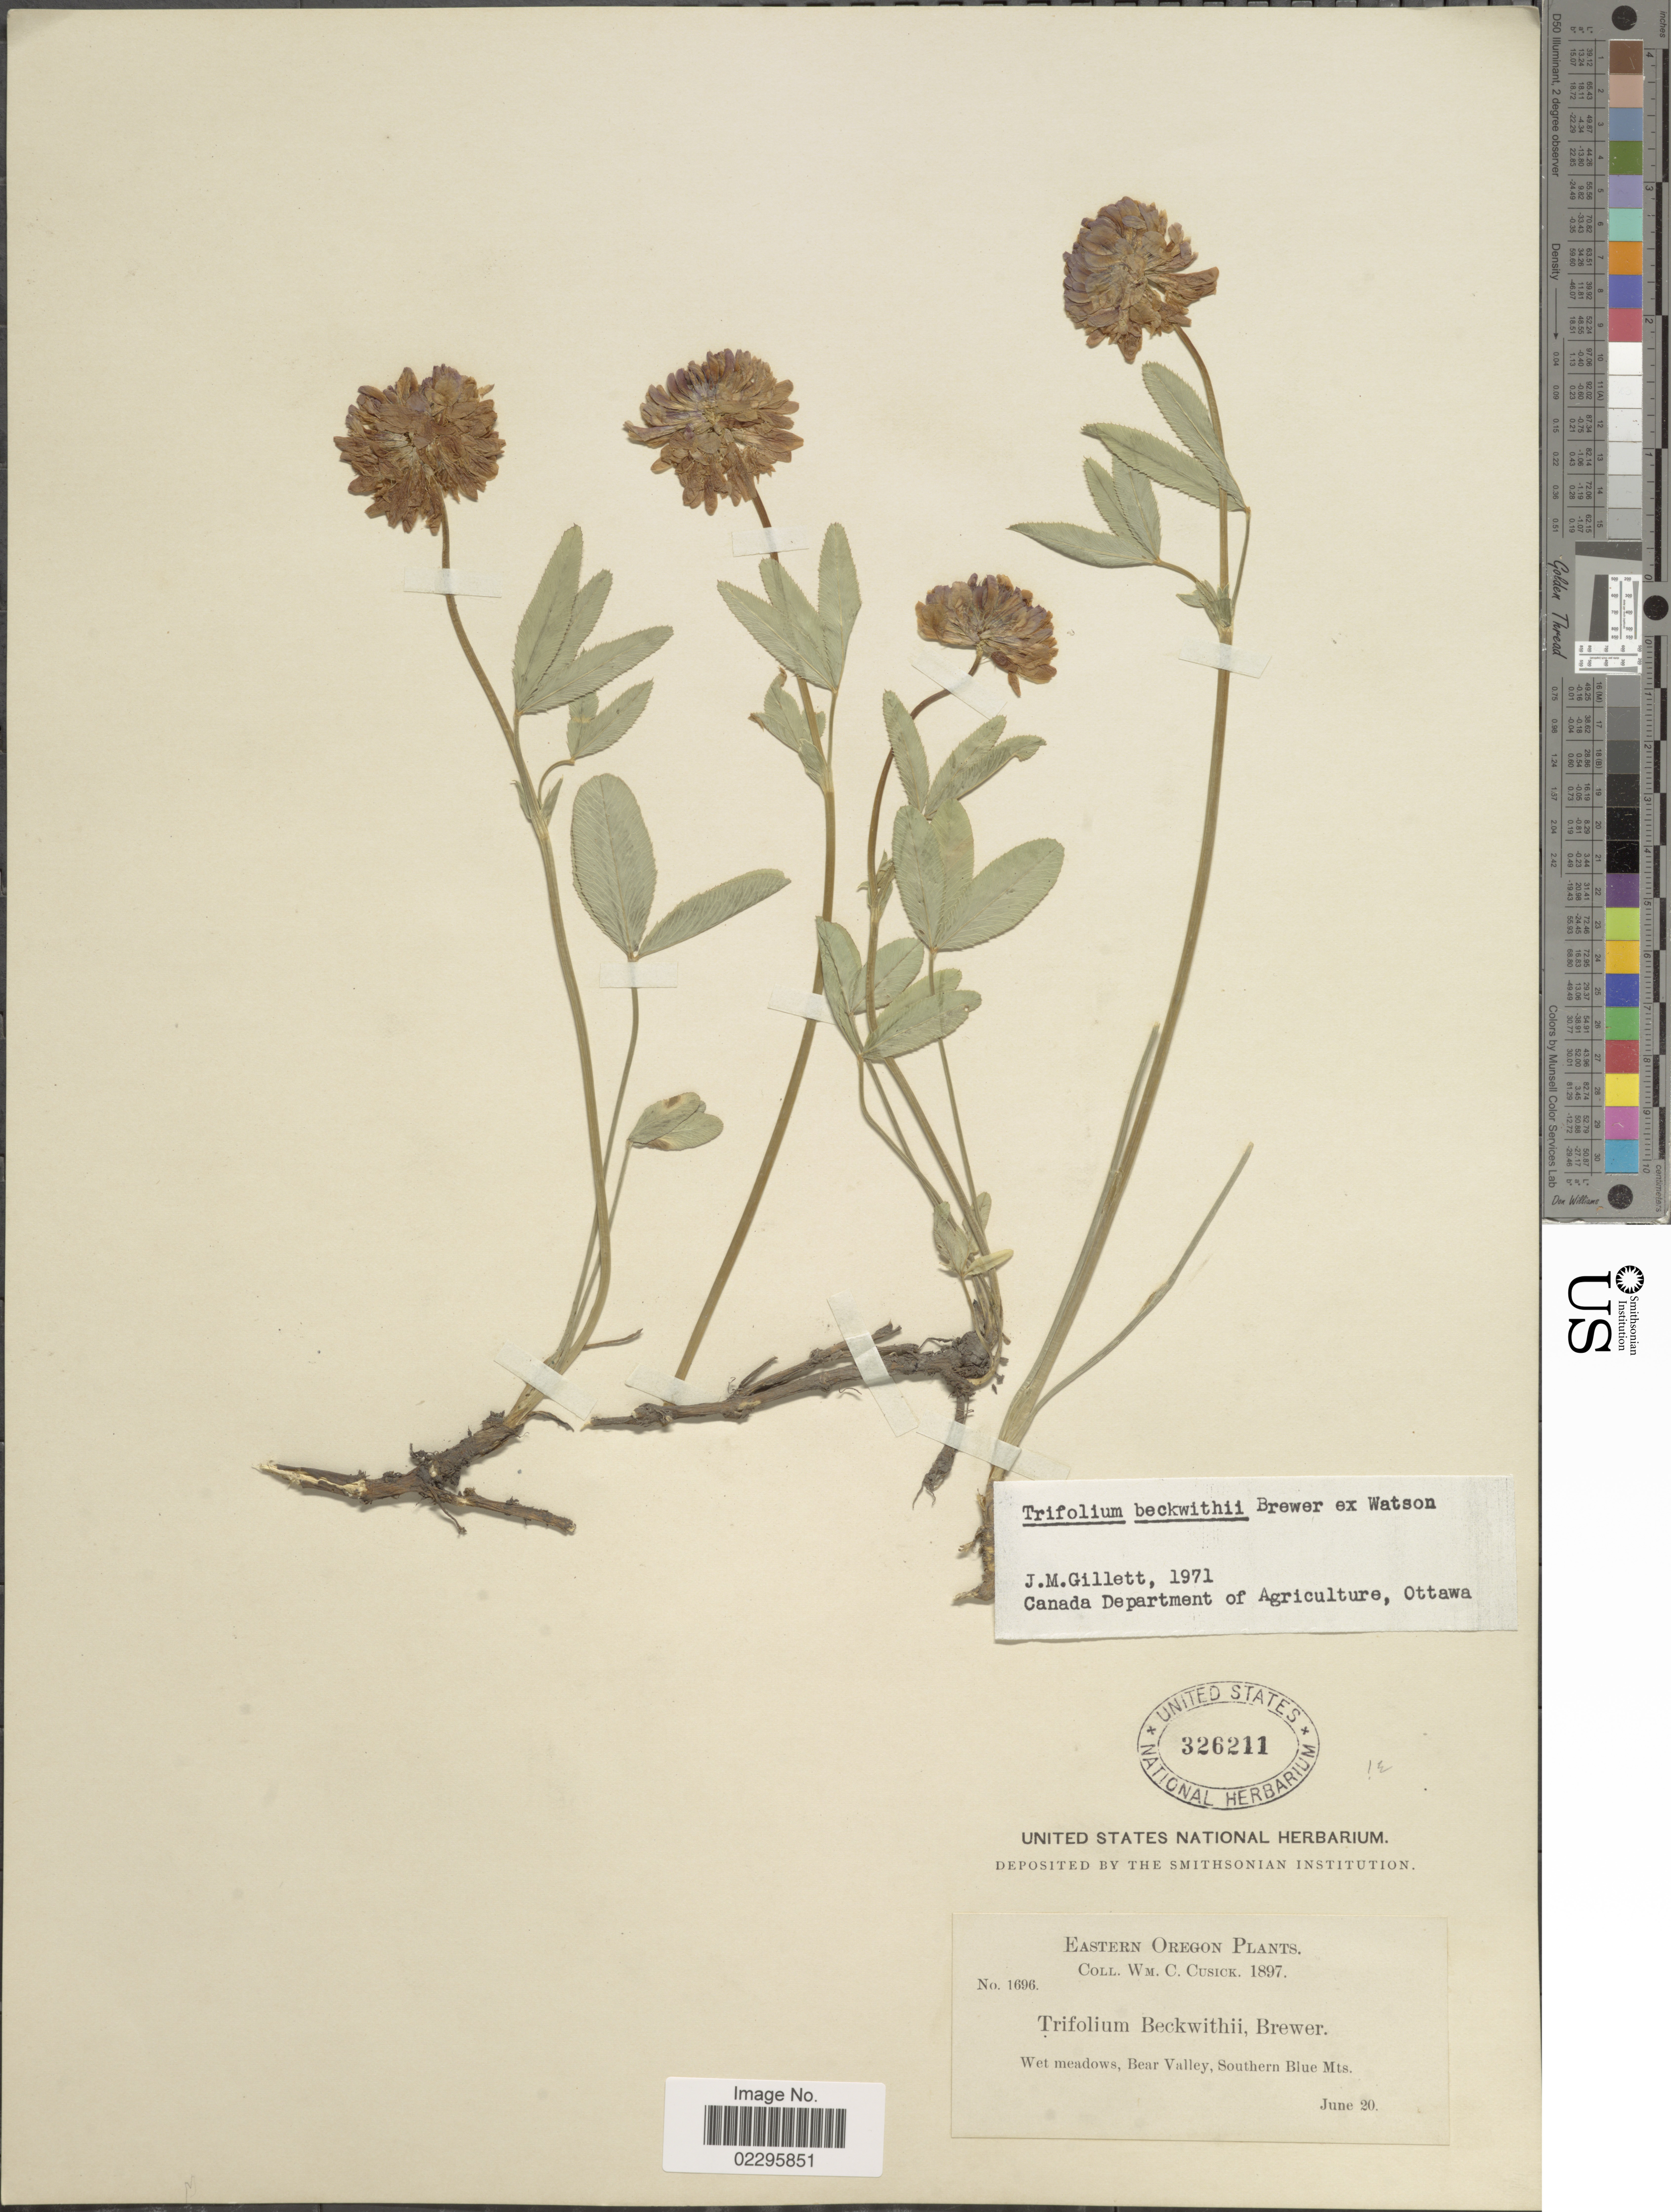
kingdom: Plantae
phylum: Tracheophyta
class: Magnoliopsida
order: Fabales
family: Fabaceae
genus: Trifolium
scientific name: Trifolium beckwithii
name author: S. Watson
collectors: W. C. Cusick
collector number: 1696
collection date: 1897-06-20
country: United States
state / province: Oregon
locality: Eastern Oregon, wet meadows, Bear Valley, Southern Blue Mts.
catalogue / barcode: US 326211